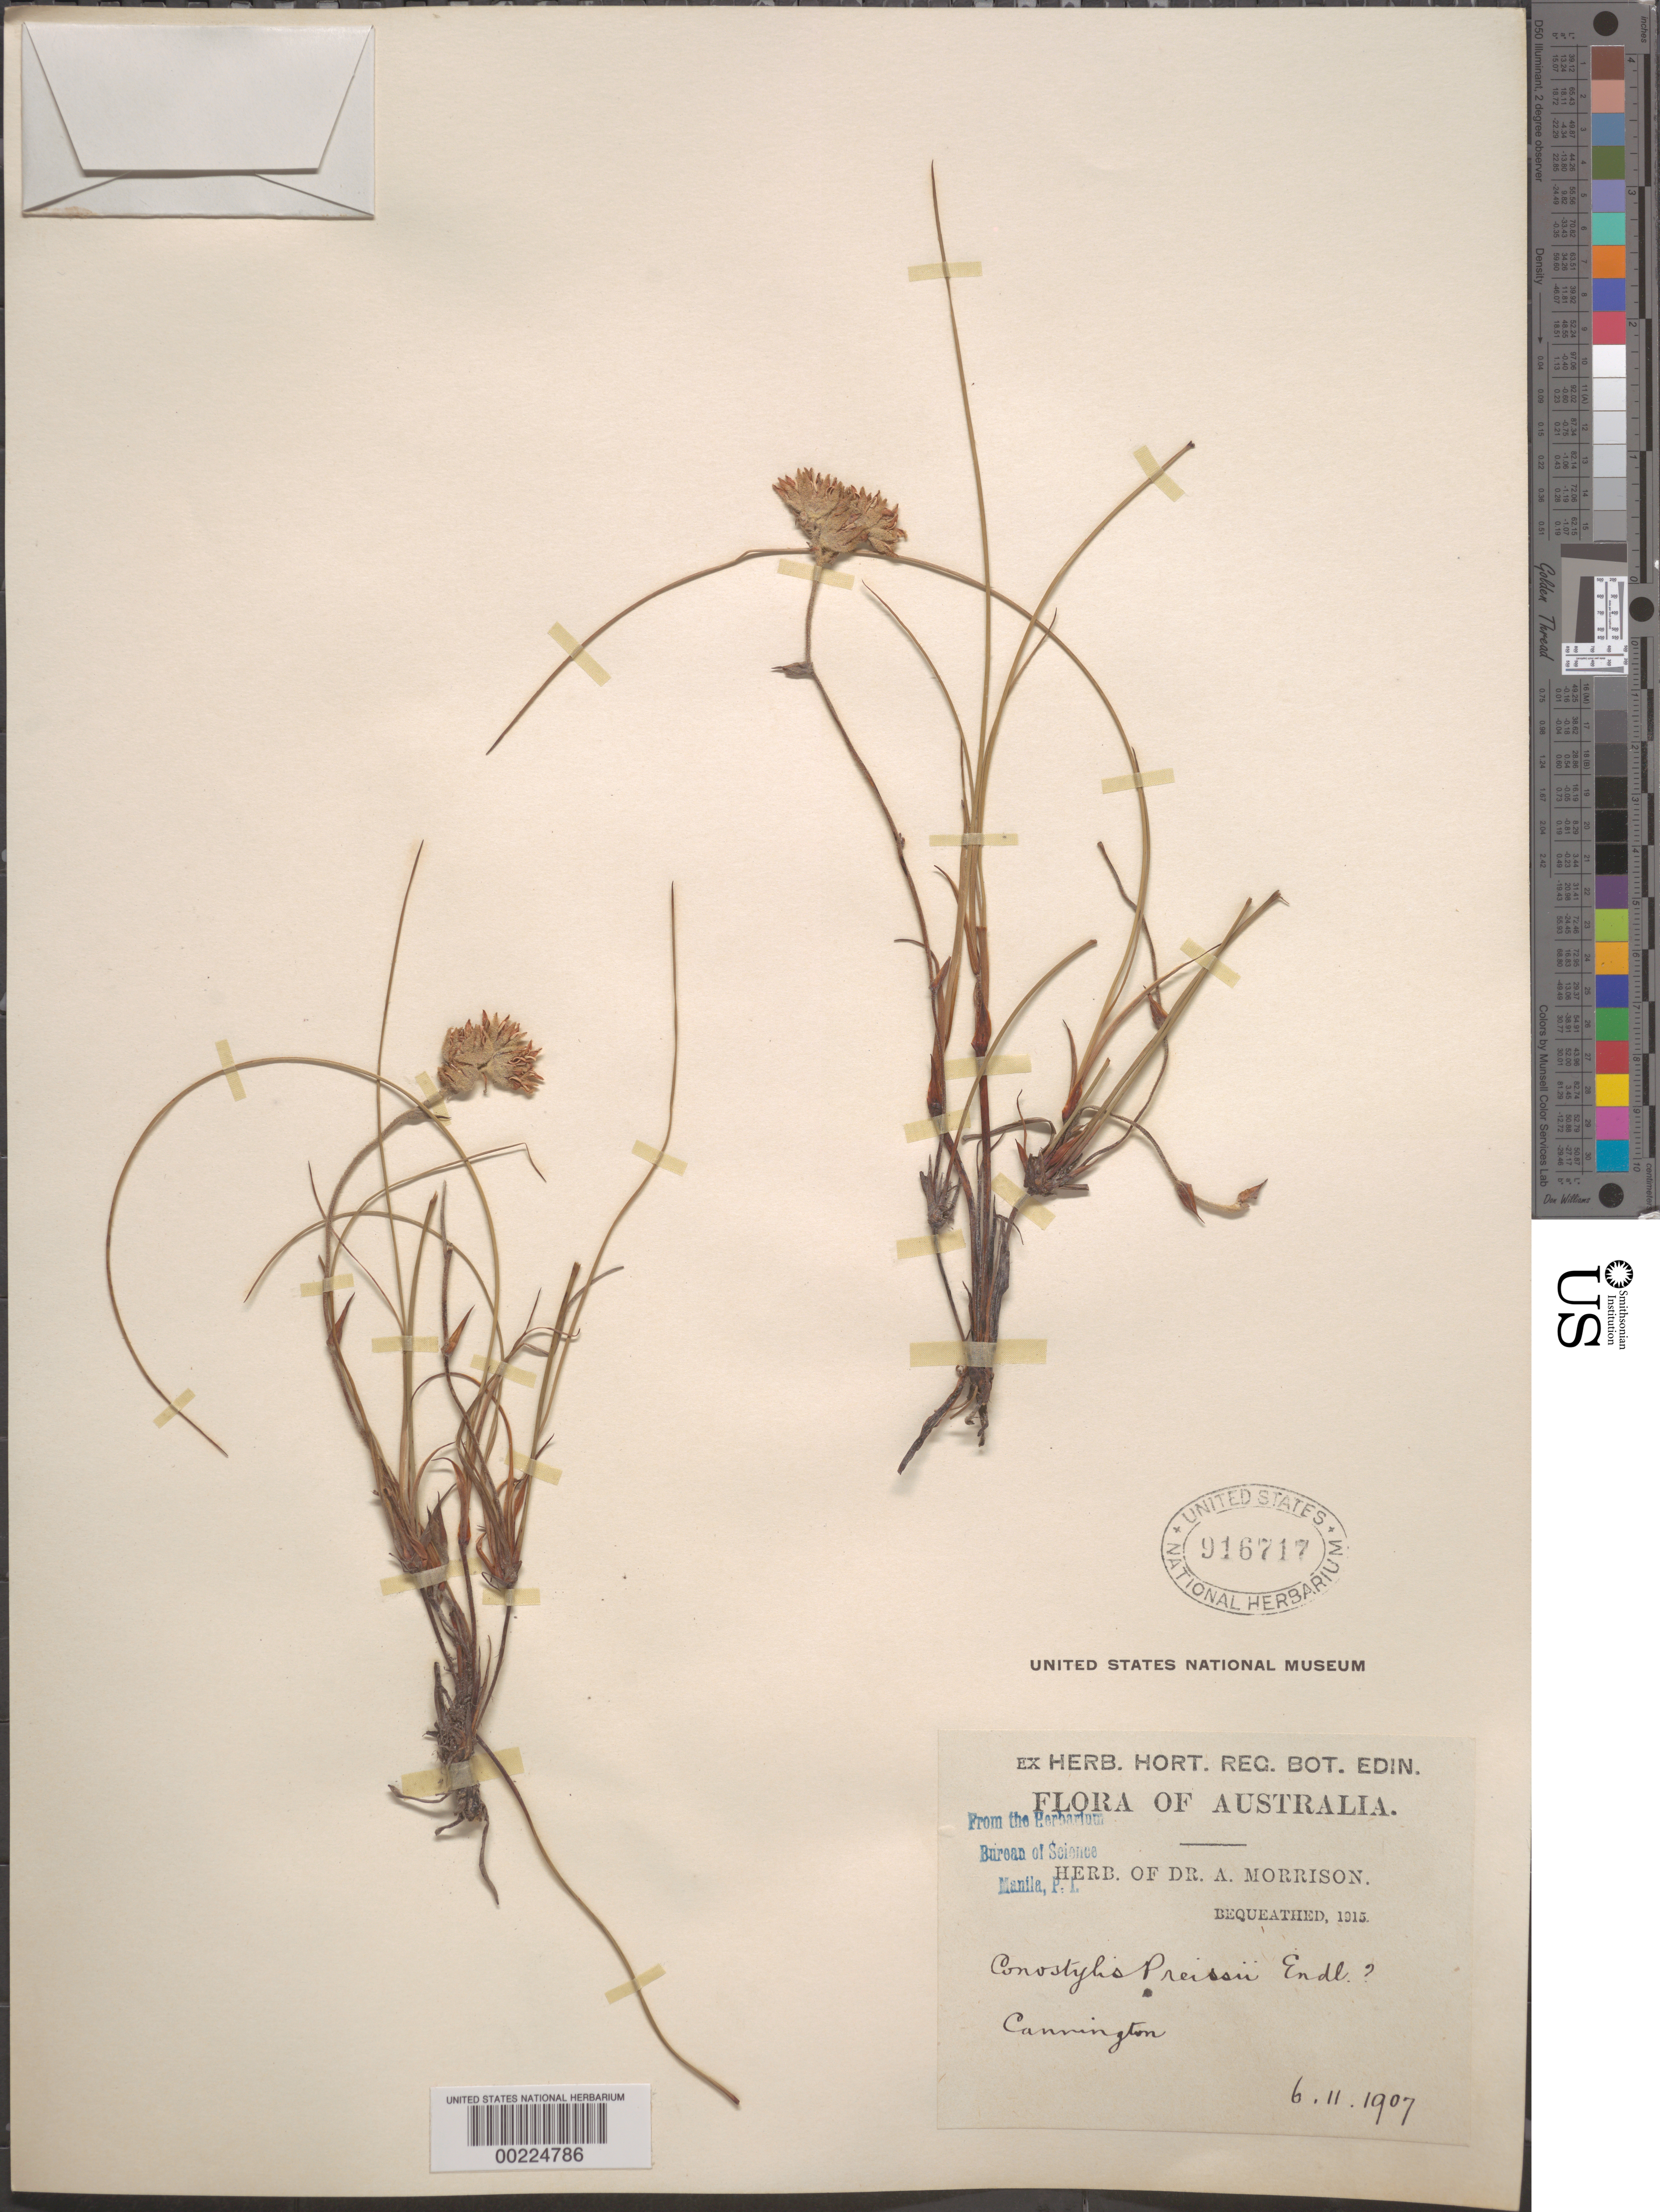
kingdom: Plantae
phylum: Tracheophyta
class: Liliopsida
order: Commelinales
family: Haemodoraceae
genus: Conostylis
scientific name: Conostylis preissii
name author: Endl.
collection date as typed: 06 Nov 1907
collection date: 1907-11-06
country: Australia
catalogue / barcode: US 916717